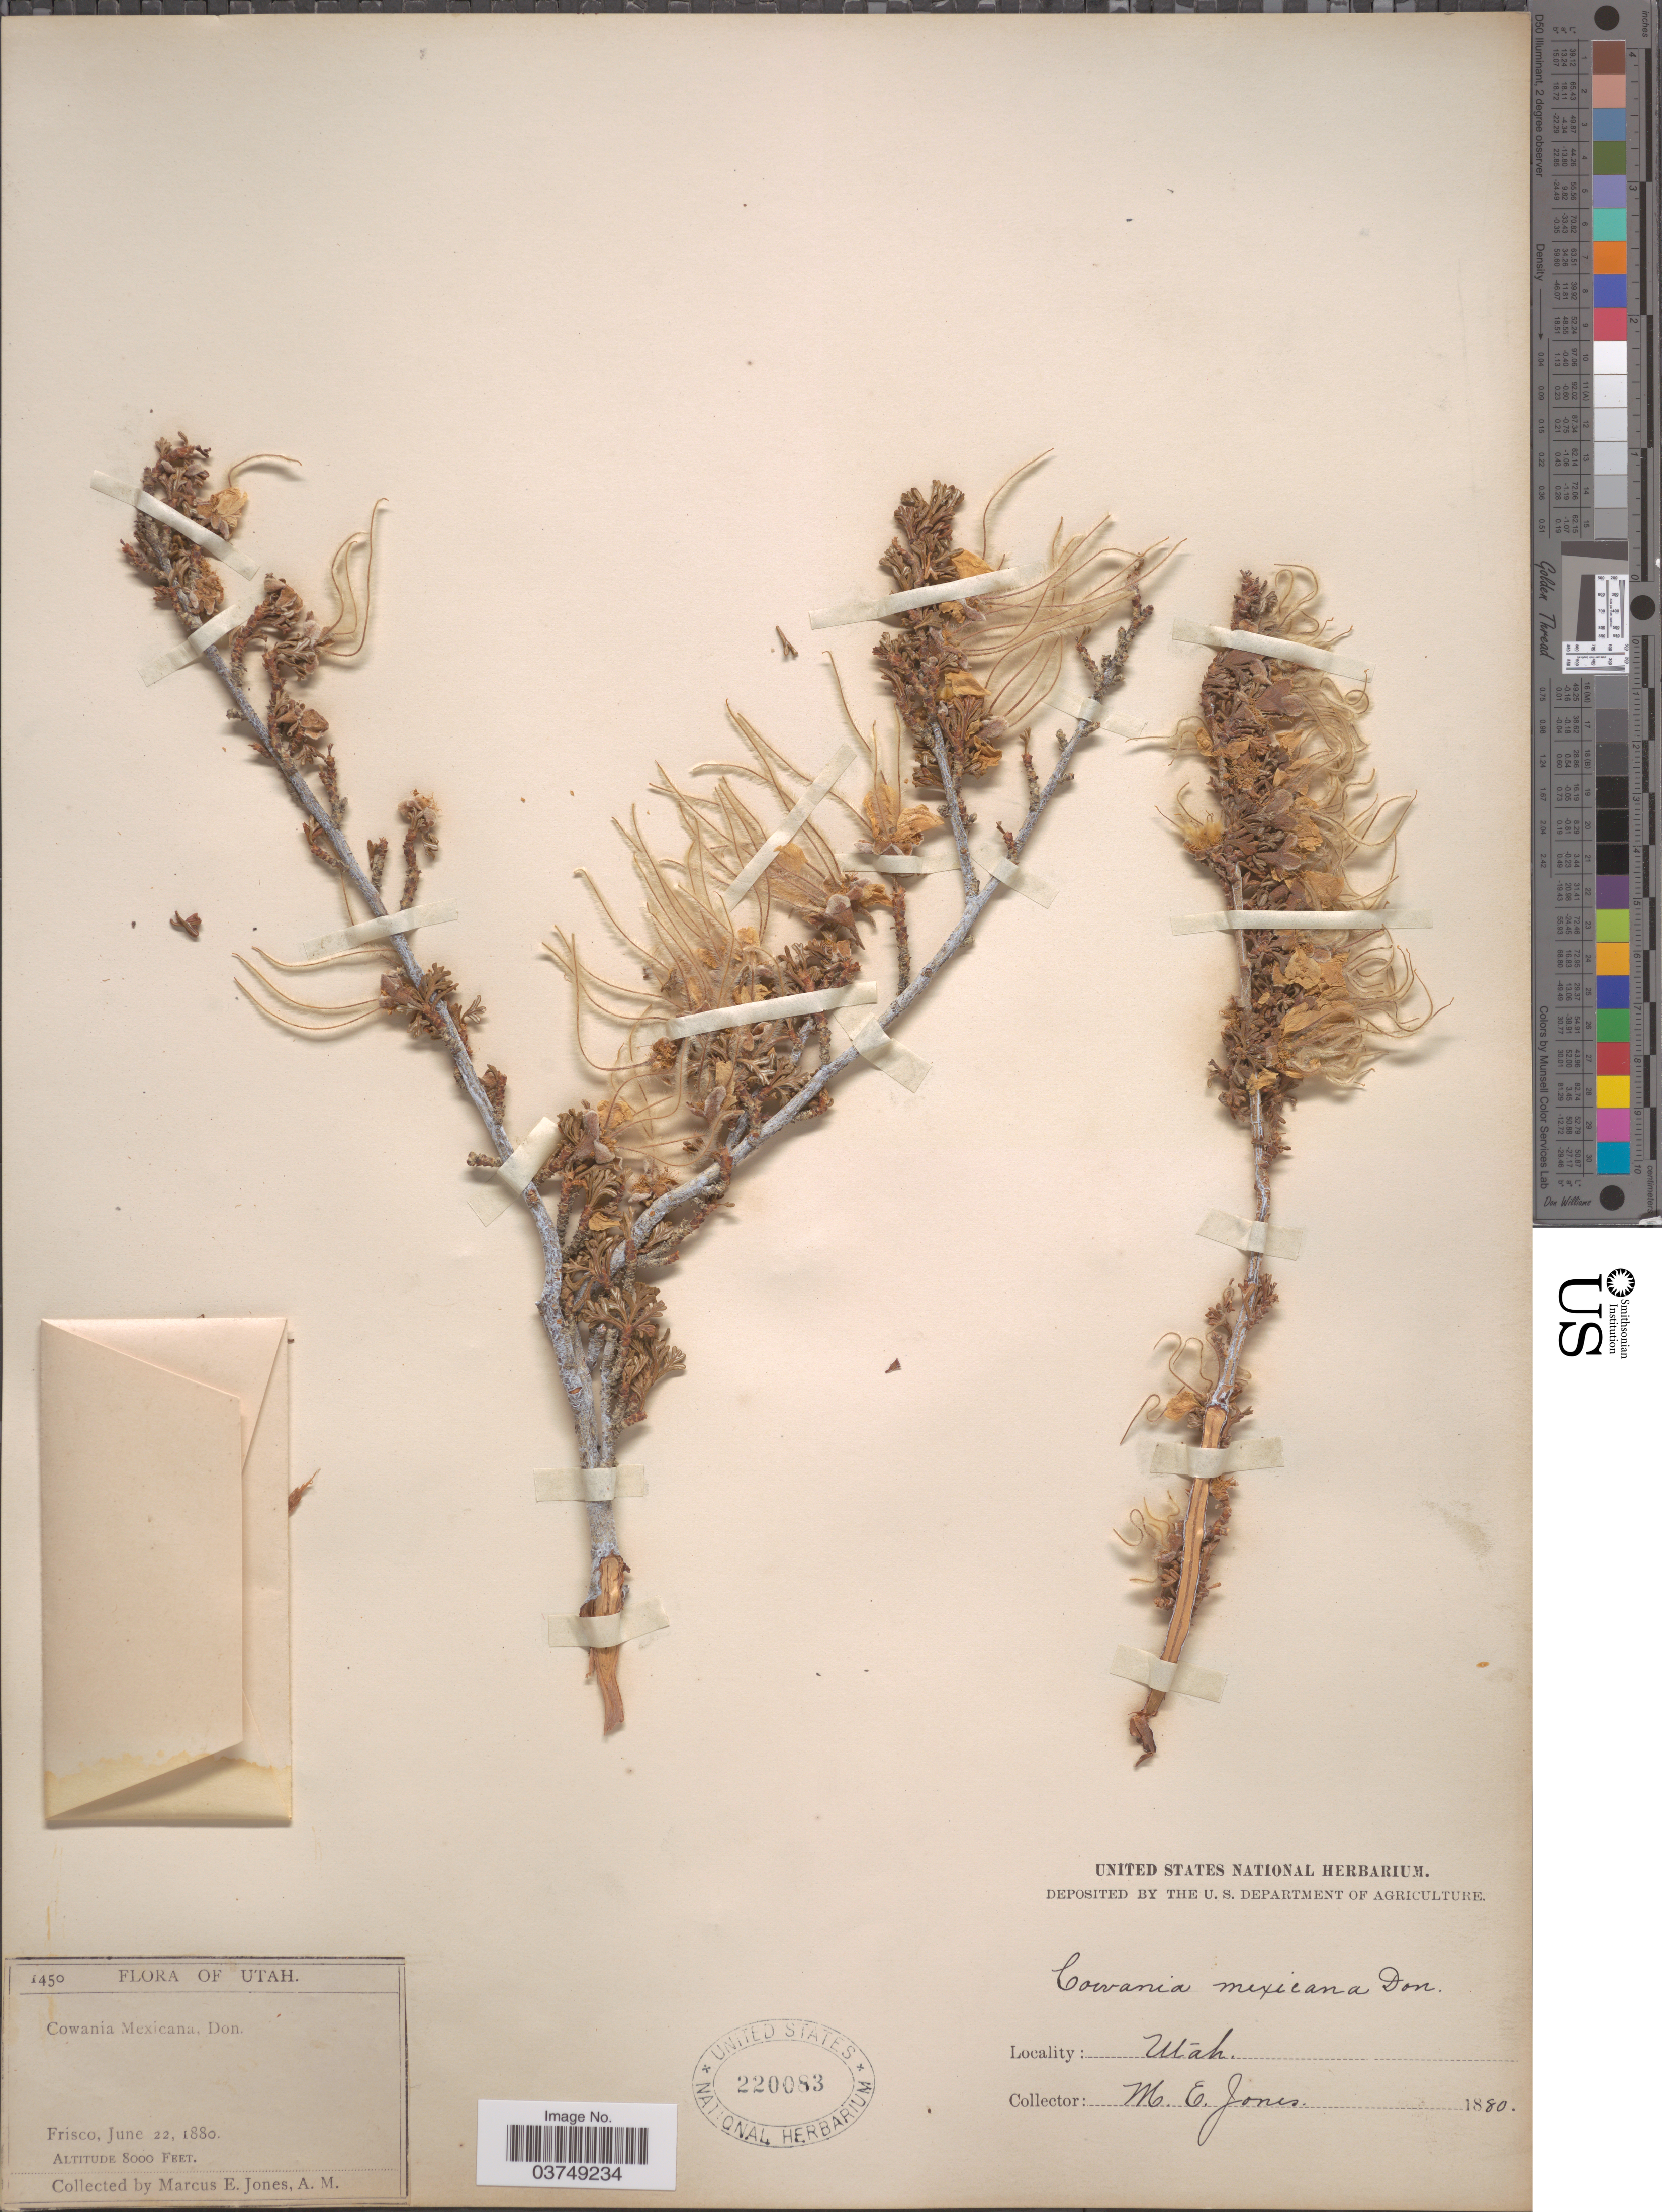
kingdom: Plantae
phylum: Tracheophyta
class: Magnoliopsida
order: Rosales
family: Rosaceae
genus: Purshia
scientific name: Purshia stansburyana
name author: (Torr.) Henrickson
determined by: Strong, Mark T., (BOT), Smithsonian Institution - National Museum of Natural History (UNITED STATES)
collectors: M. E. Jones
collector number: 1450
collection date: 1880-06-22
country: United States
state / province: Utah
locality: Frisco.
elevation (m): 2438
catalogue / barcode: US 220083